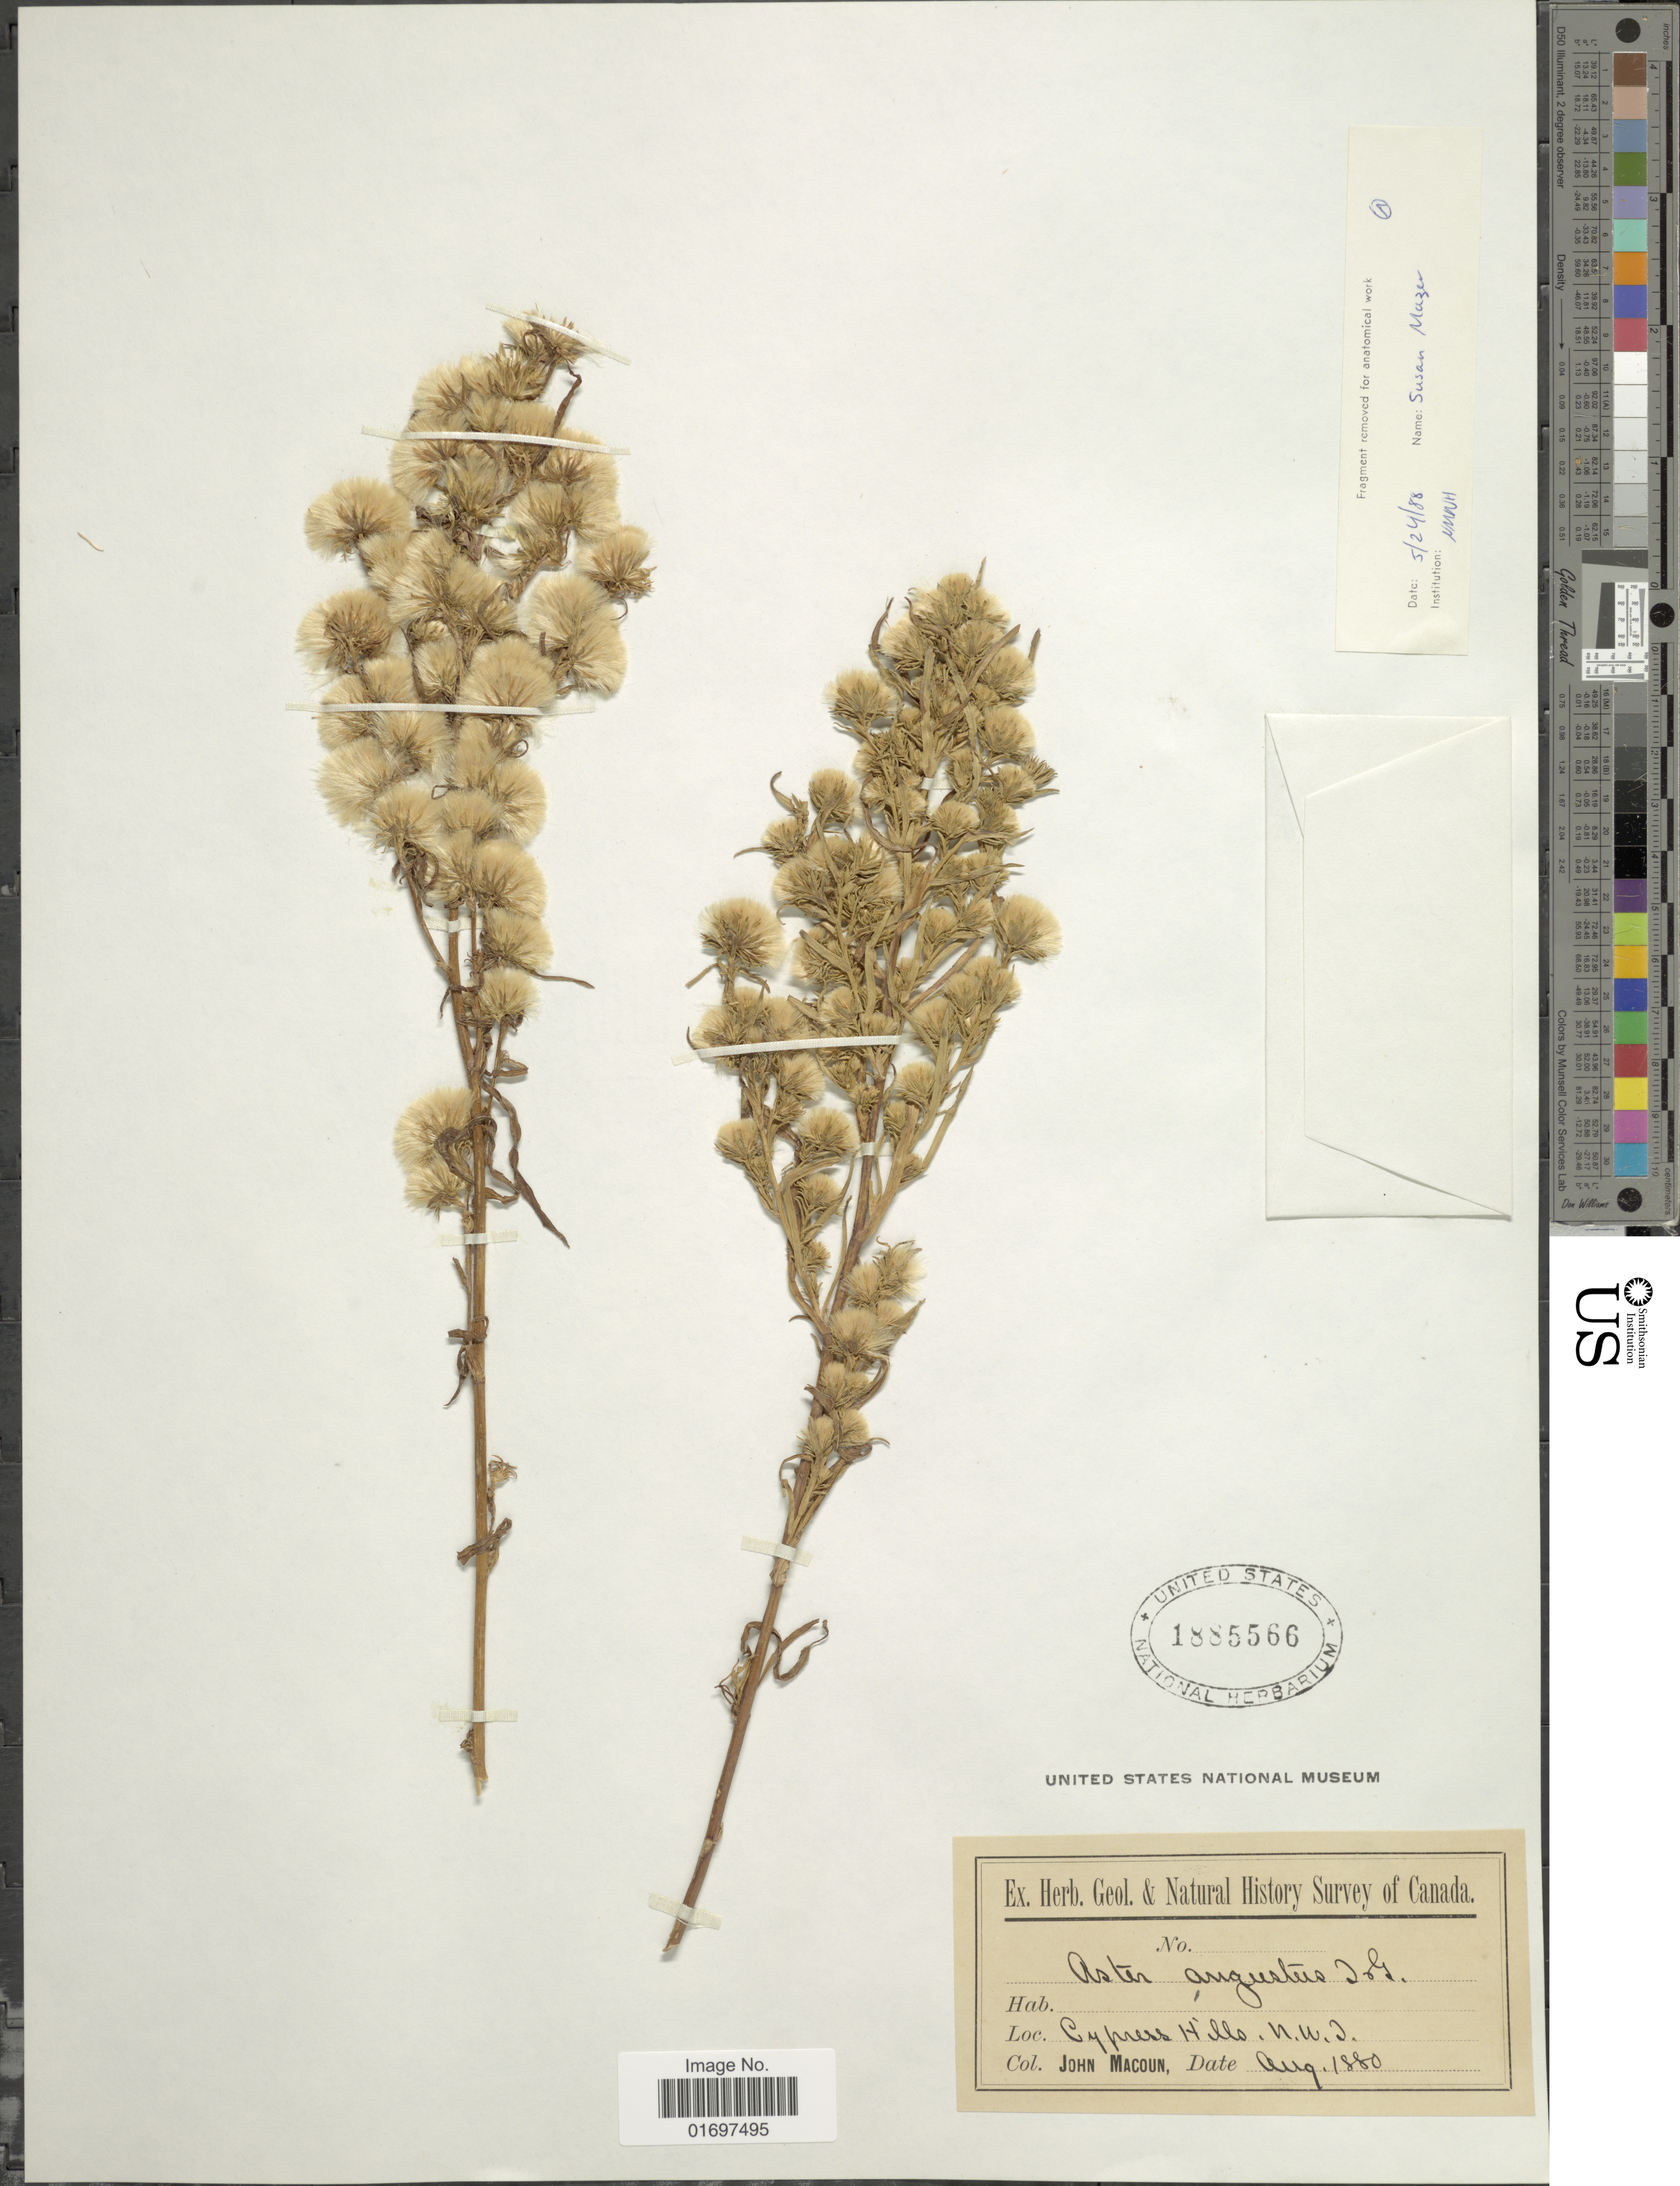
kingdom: Plantae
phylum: Tracheophyta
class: Magnoliopsida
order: Asterales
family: Asteraceae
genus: Symphyotrichum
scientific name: Symphyotrichum ciliatum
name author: (Ledeb.) G.L. Nesom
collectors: J. Macoun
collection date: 1880-08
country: Canada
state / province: Northwest Territories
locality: Cypress Hills, N.W.T.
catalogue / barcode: US 1885566